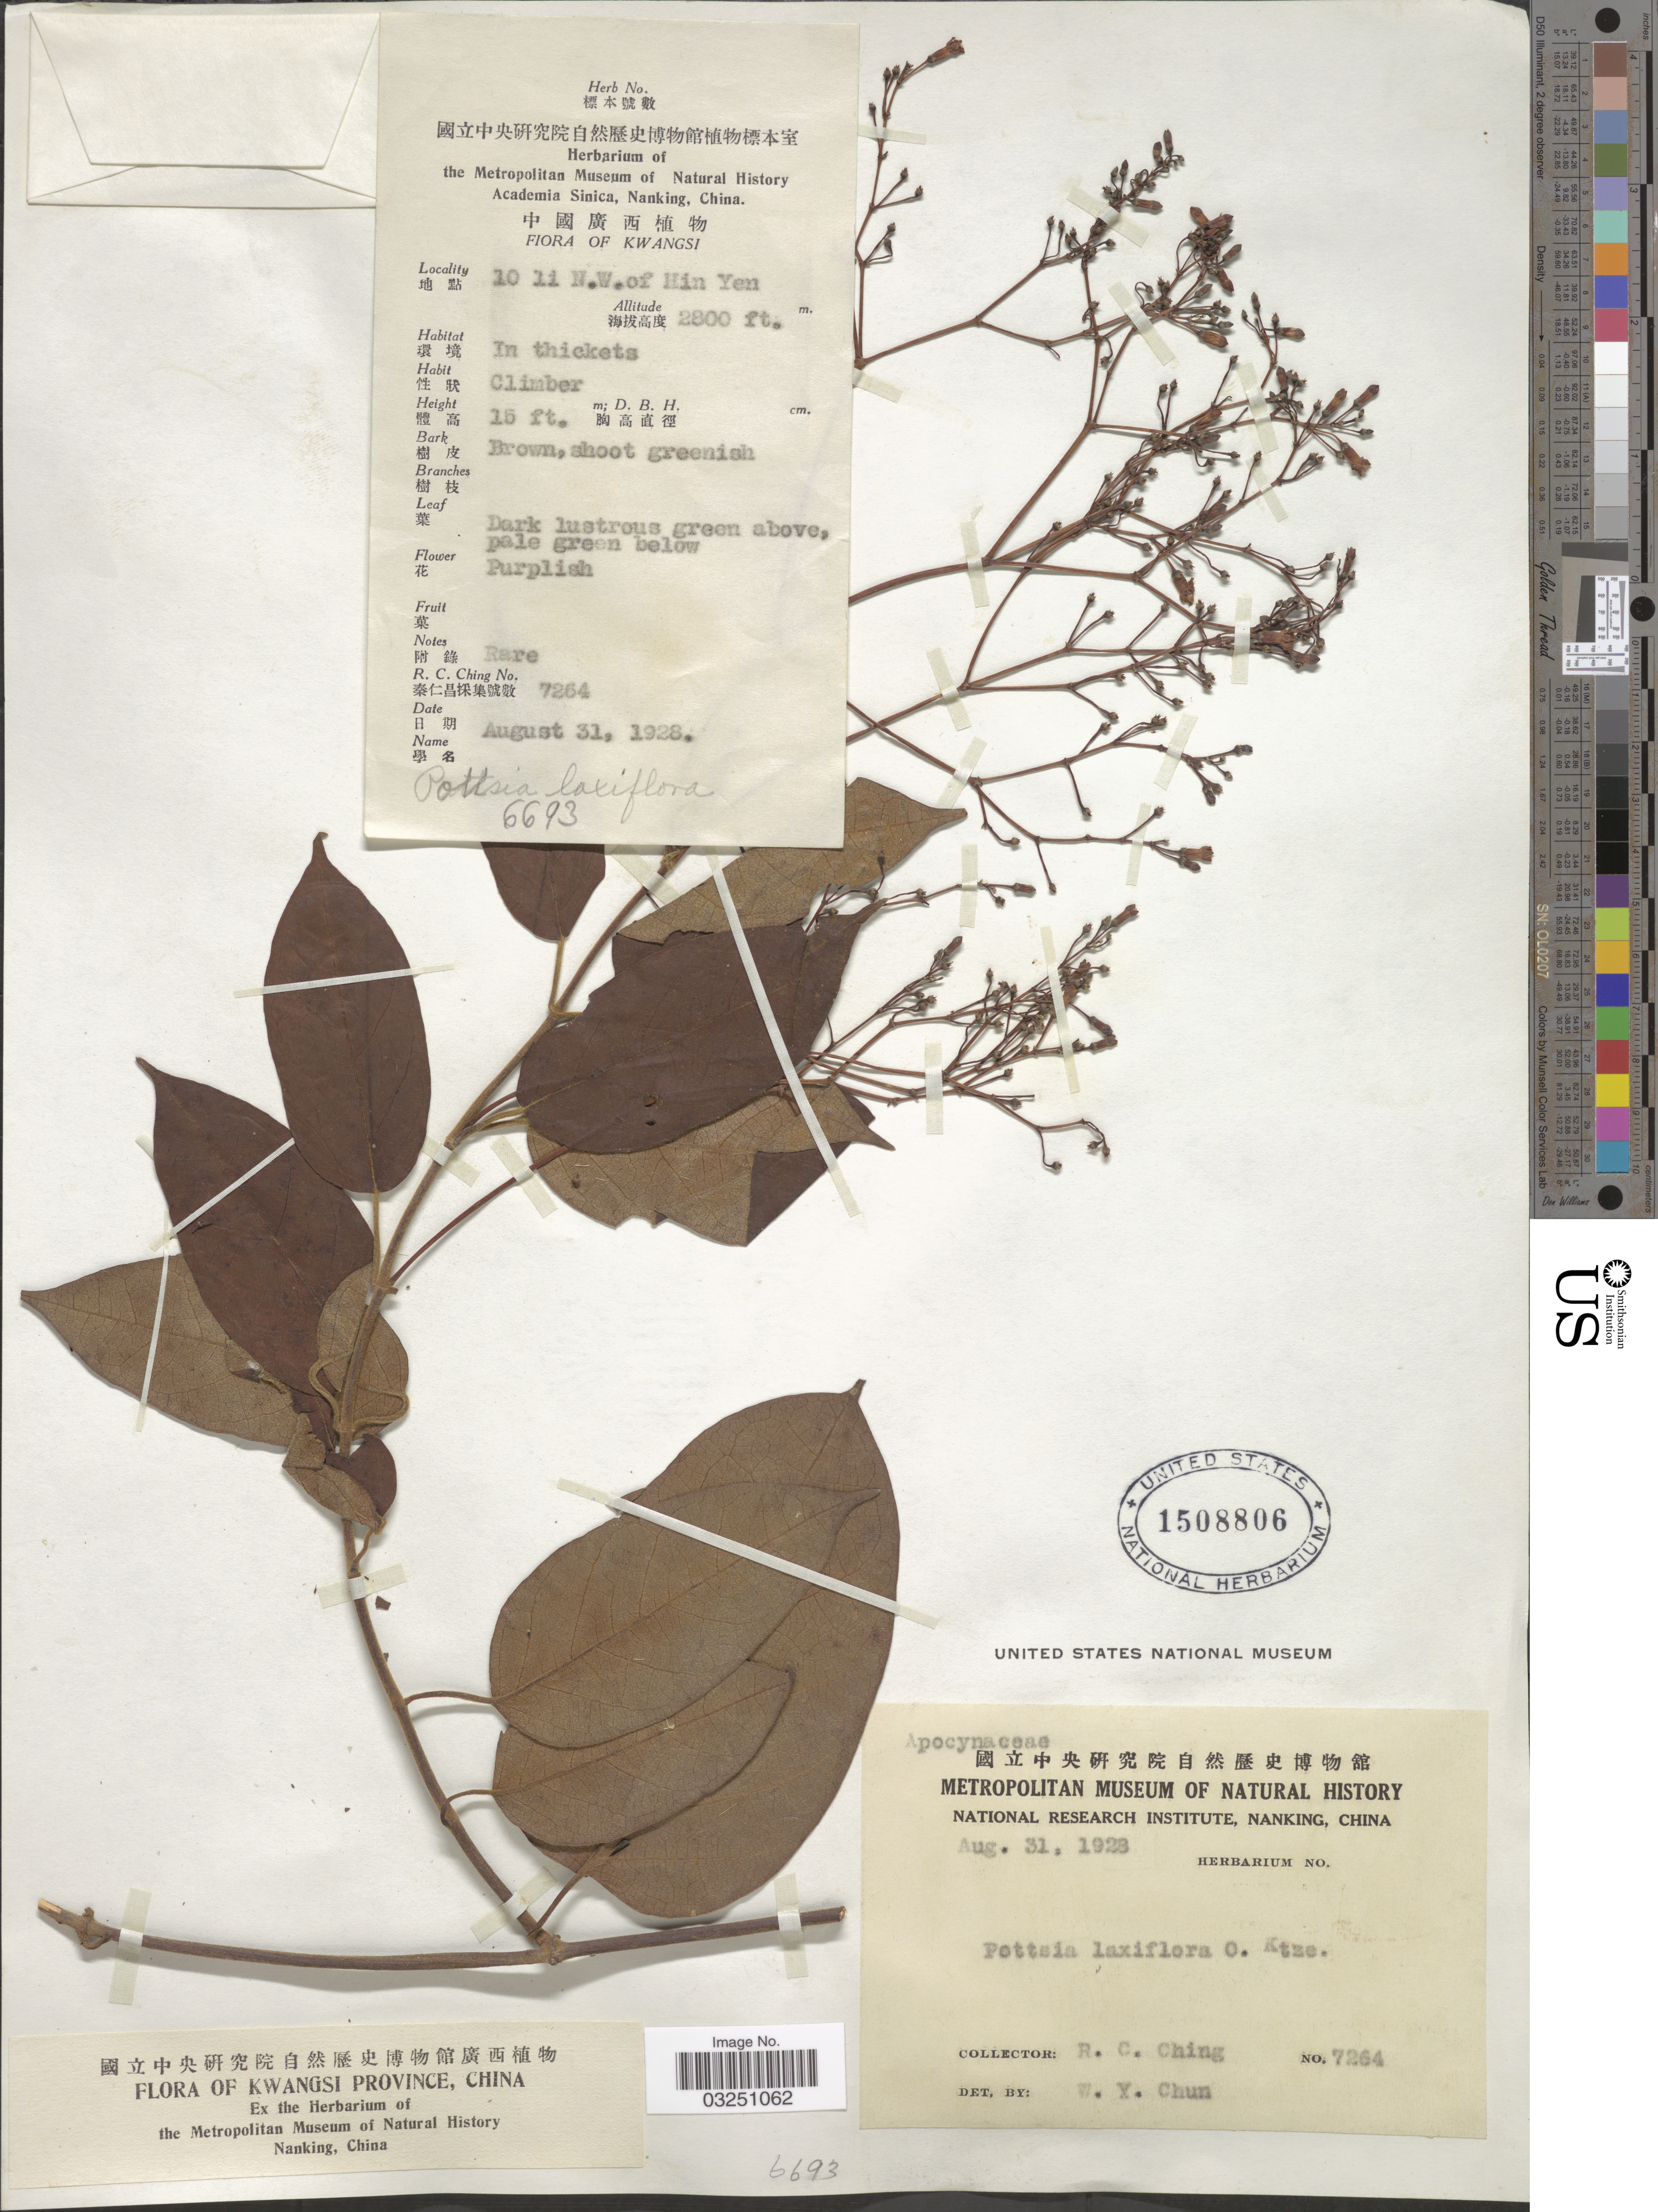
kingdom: Plantae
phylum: Tracheophyta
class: Magnoliopsida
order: Gentianales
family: Apocynaceae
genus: Pottsia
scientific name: Pottsia laxiflora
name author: (Blume) Kuntze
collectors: R. C. Ching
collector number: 7264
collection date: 1923-08-31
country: China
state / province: Guangxi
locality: Kwangsi Province, Kwangsi. 10 li N.W. of Hin Yen.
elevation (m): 853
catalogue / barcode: US 1508806